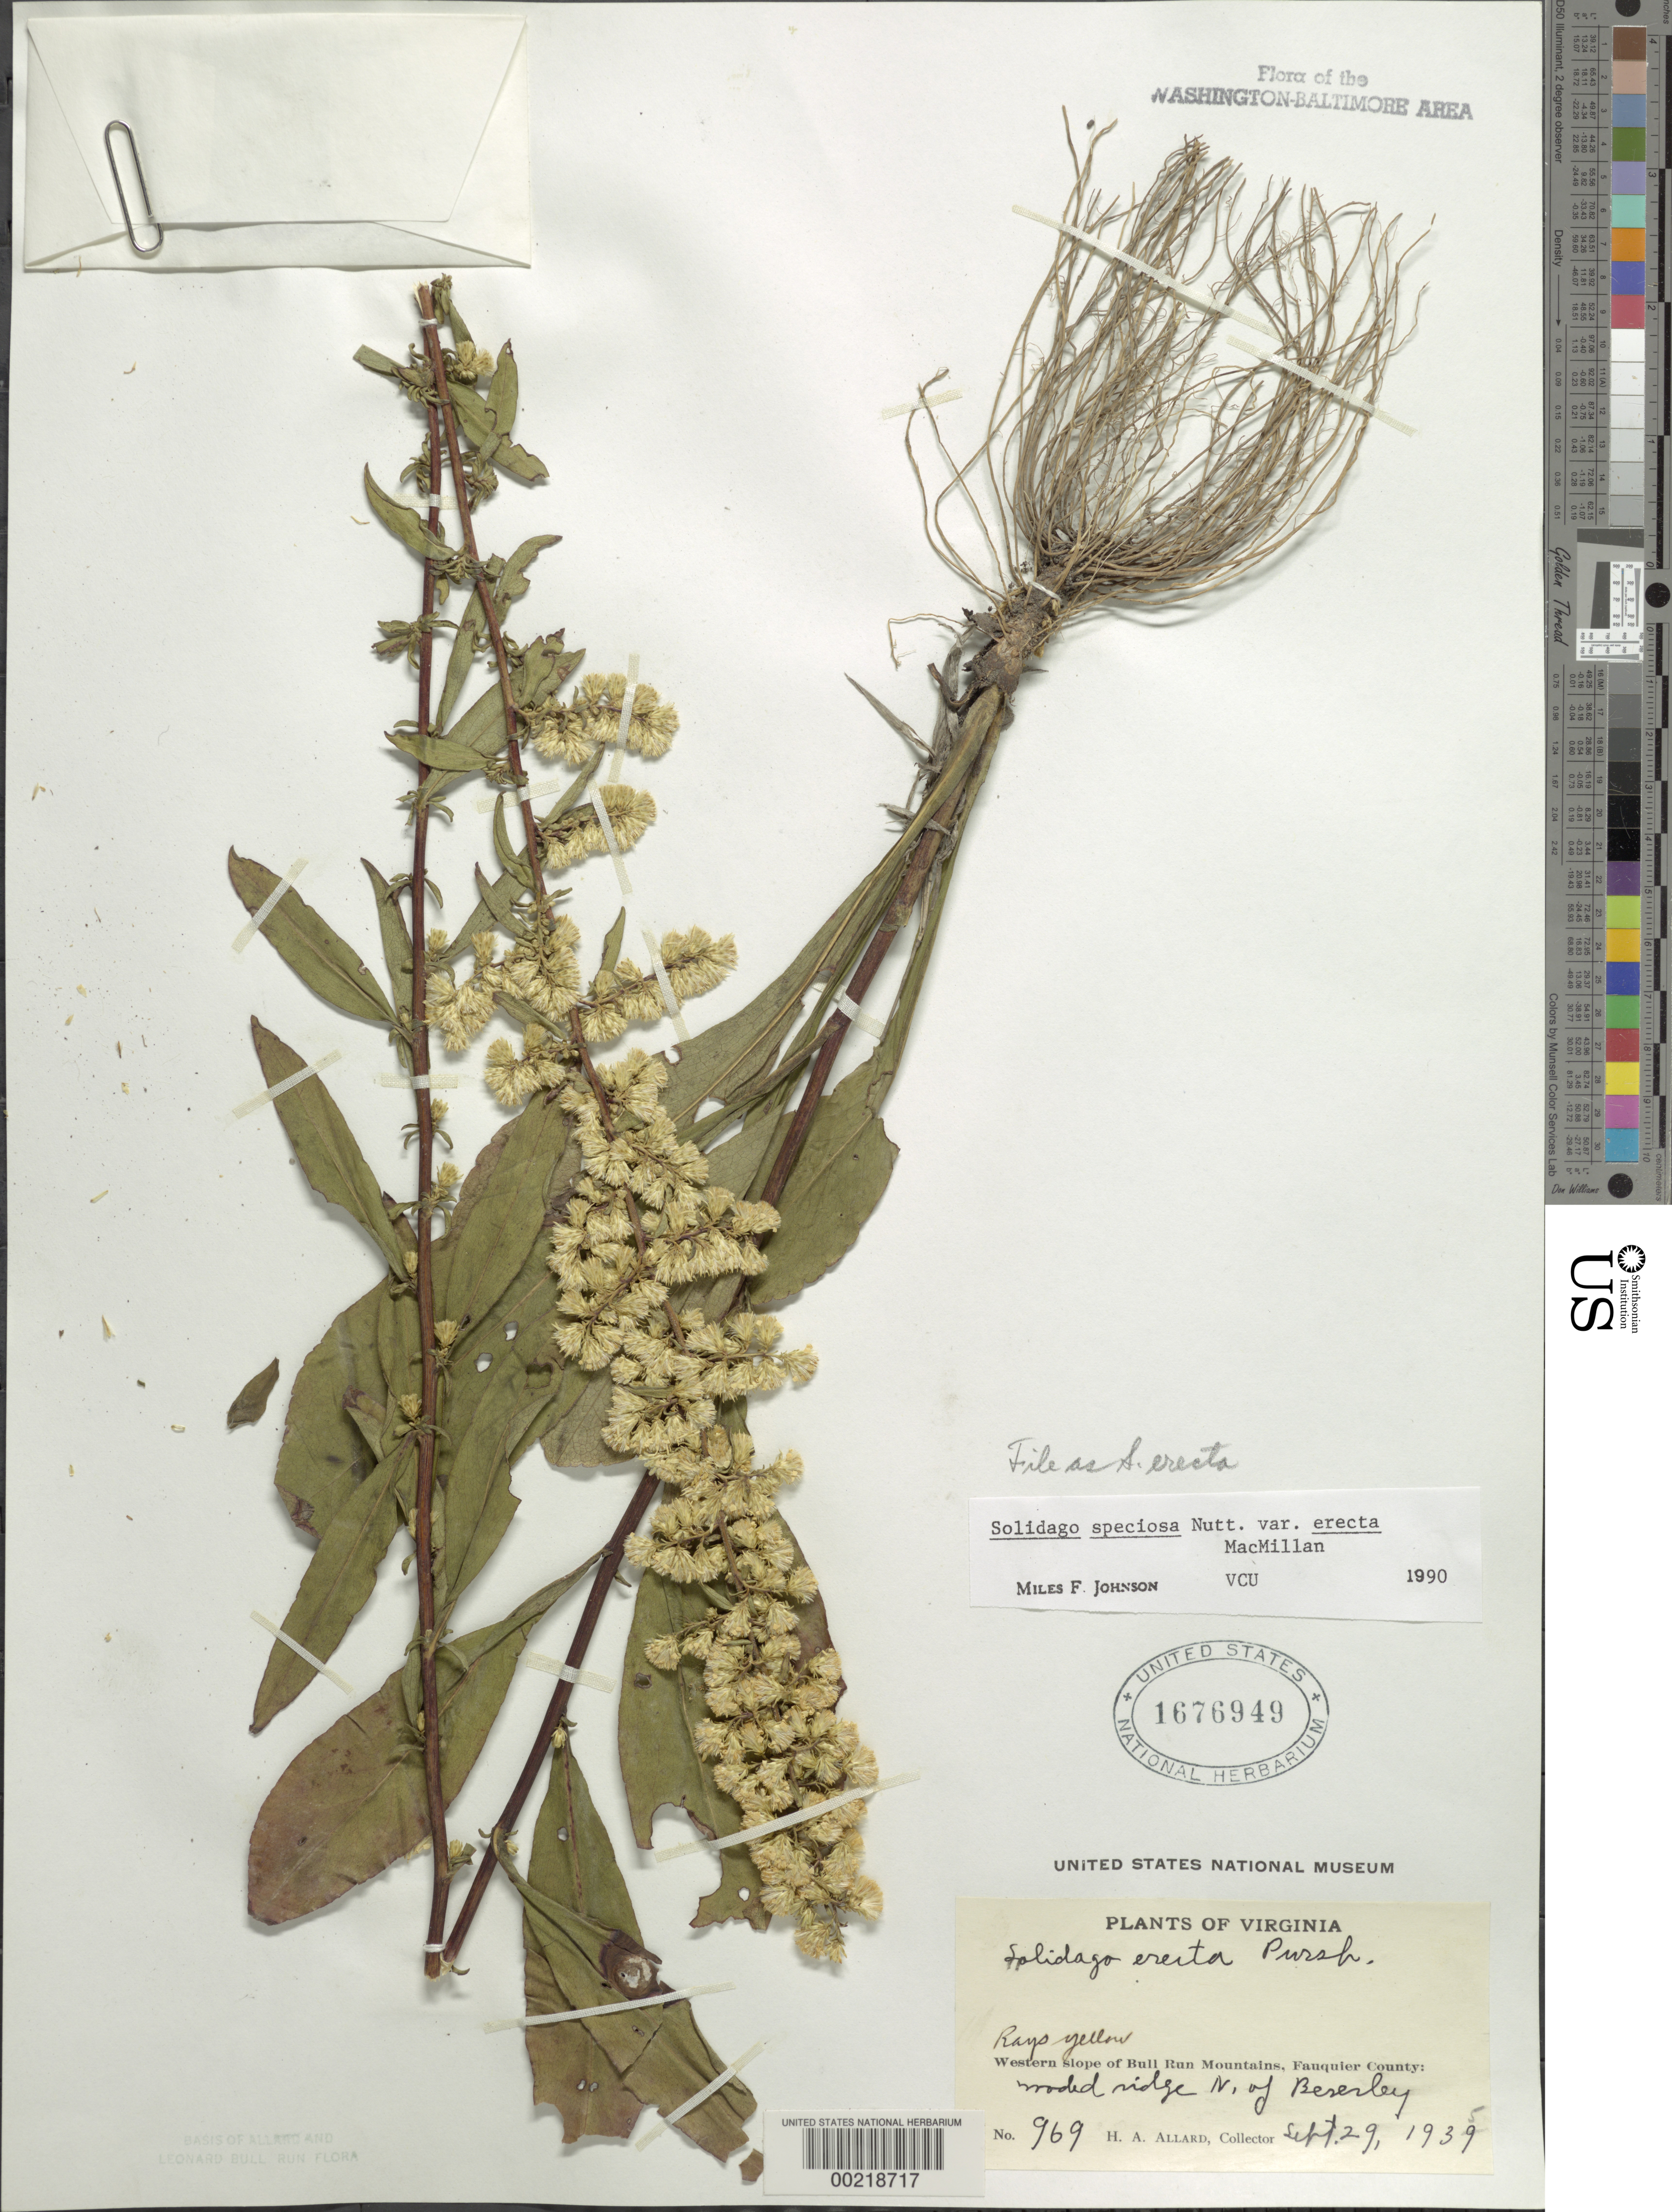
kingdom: Plantae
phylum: Tracheophyta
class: Magnoliopsida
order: Asterales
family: Asteraceae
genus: Solidago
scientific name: Solidago speciosa var. erecta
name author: (Pursh) MacMill.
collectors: H. A. Allard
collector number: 969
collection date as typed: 29 Sep 1935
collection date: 1935-09-29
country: United States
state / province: Virginia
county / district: Fauquier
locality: North of Beverley Bull Run Mts.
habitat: Wooded ridge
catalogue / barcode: US 1676949